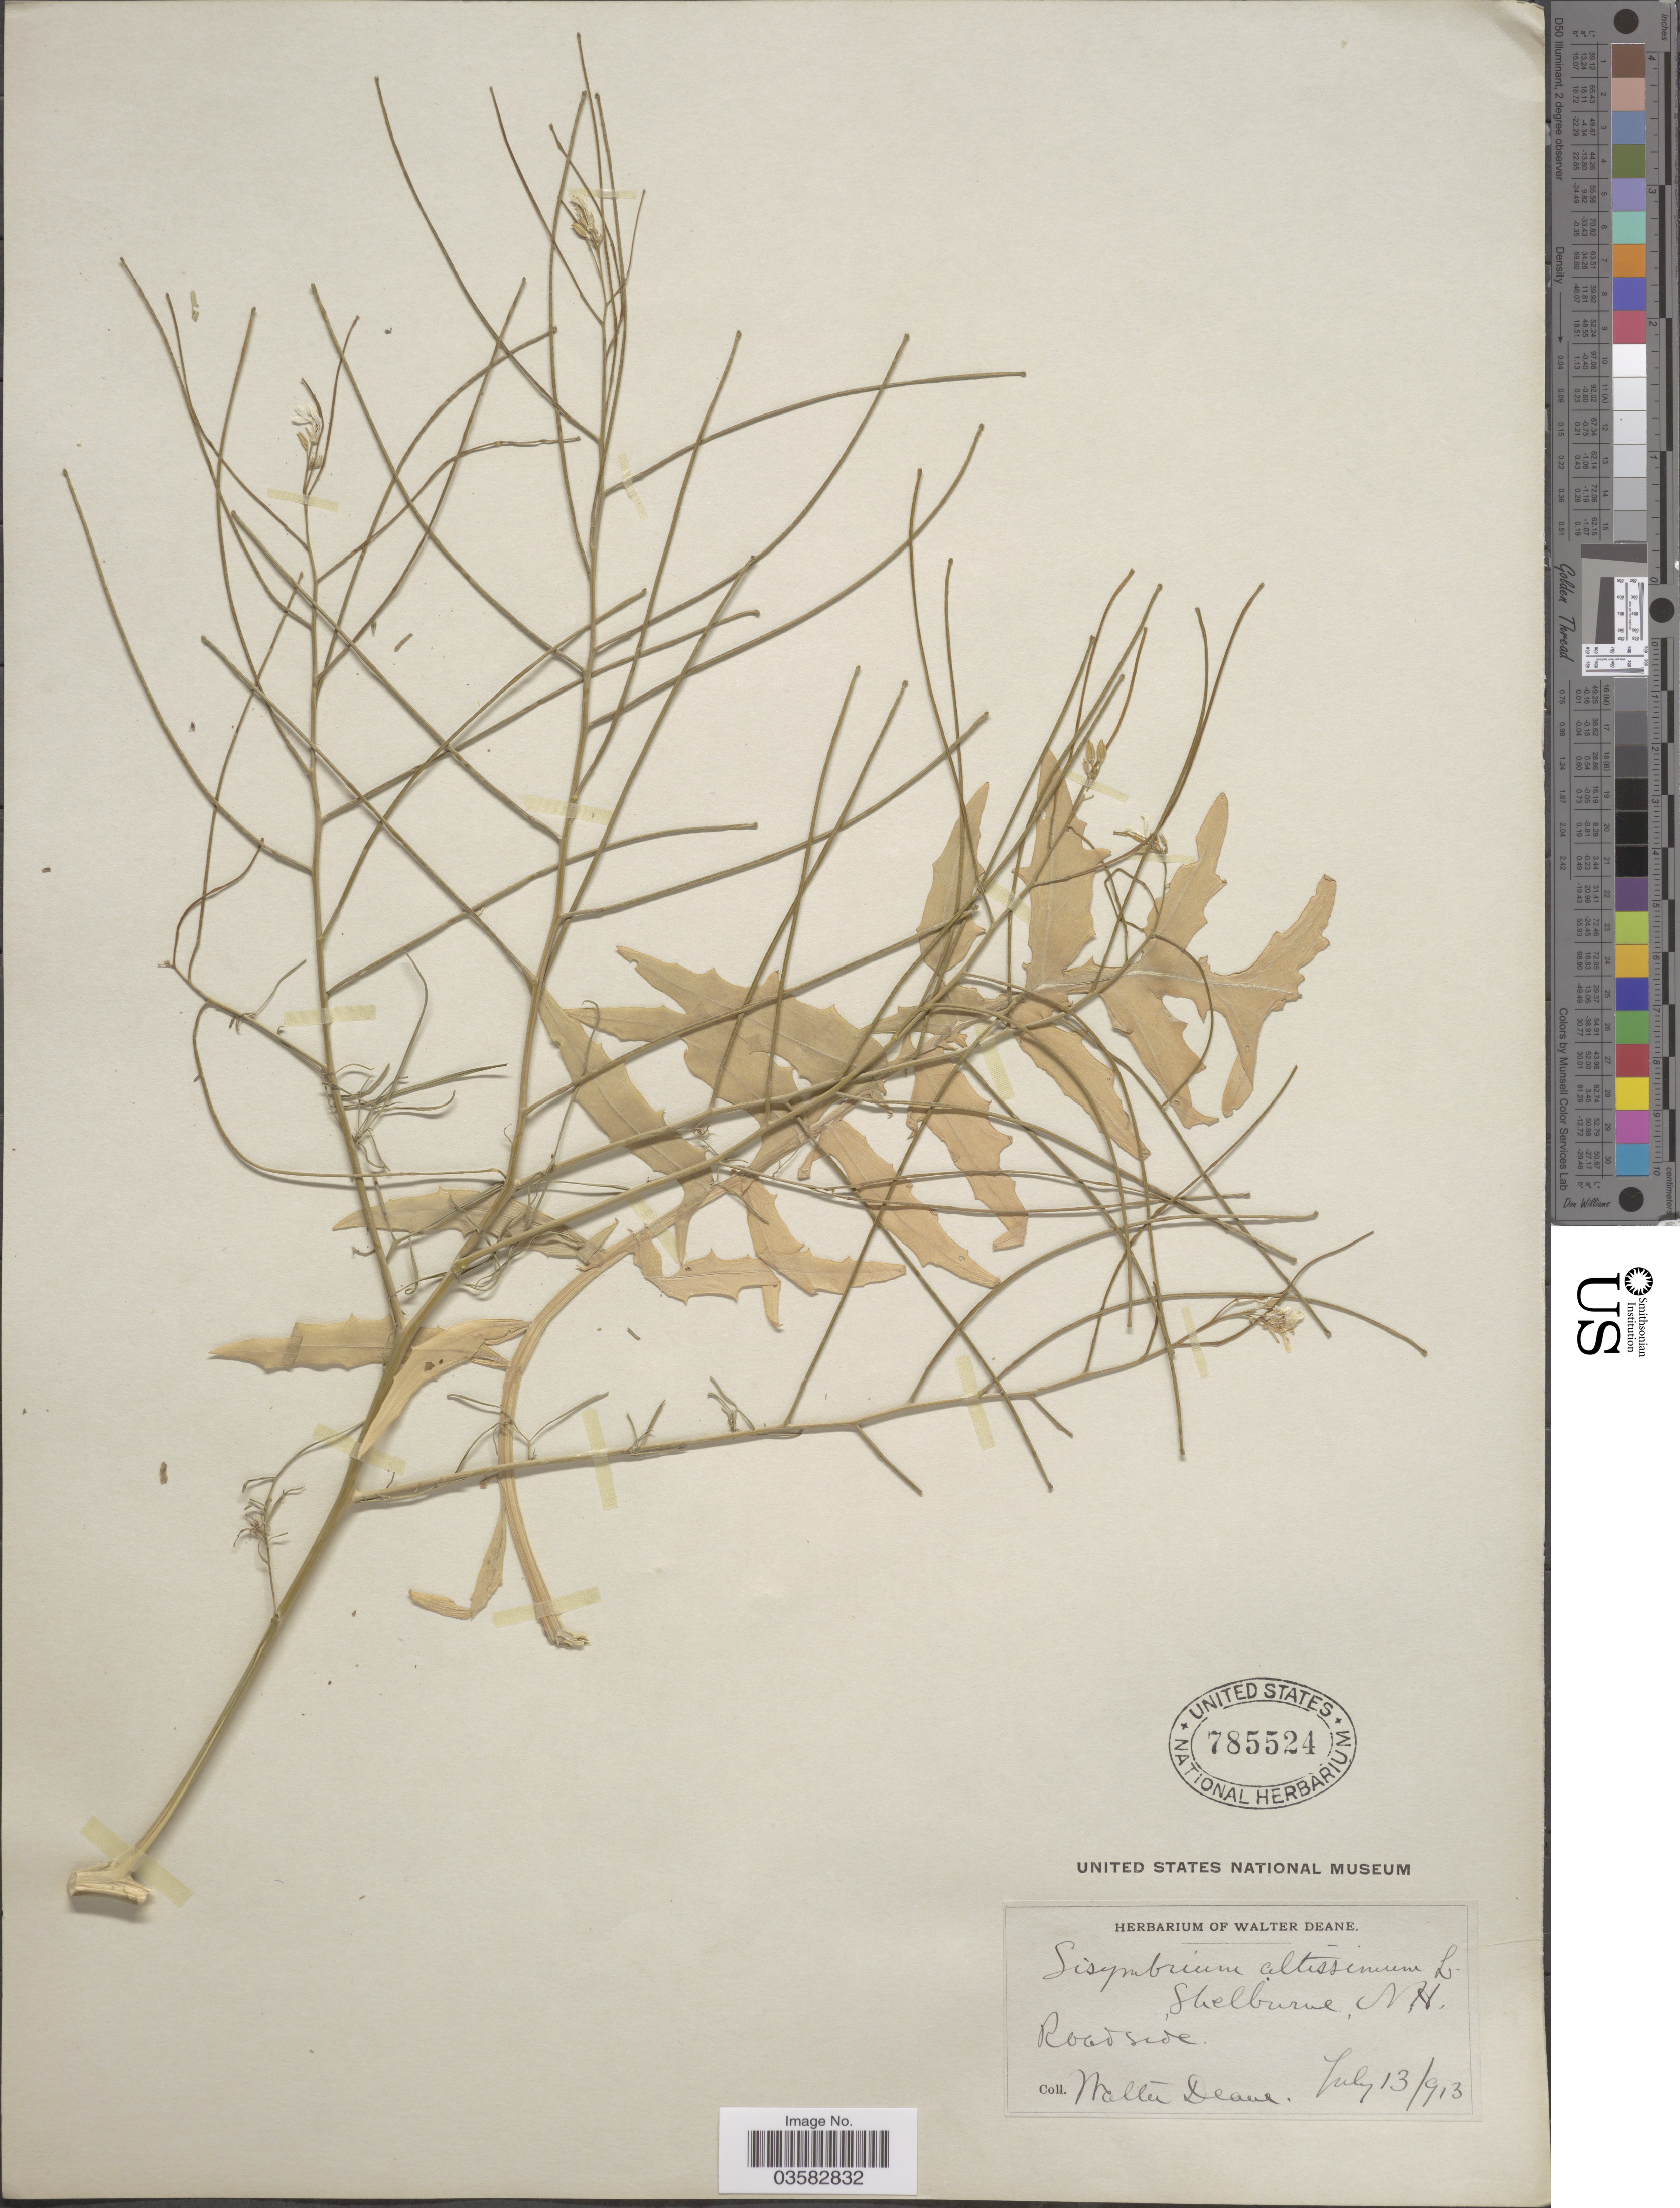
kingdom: Plantae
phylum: Tracheophyta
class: Magnoliopsida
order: Brassicales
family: Brassicaceae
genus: Sisymbrium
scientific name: Sisymbrium altissimum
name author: L.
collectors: W. Deane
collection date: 1913-07-13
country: United States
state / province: New Hampshire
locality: Shelburne.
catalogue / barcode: US 785524